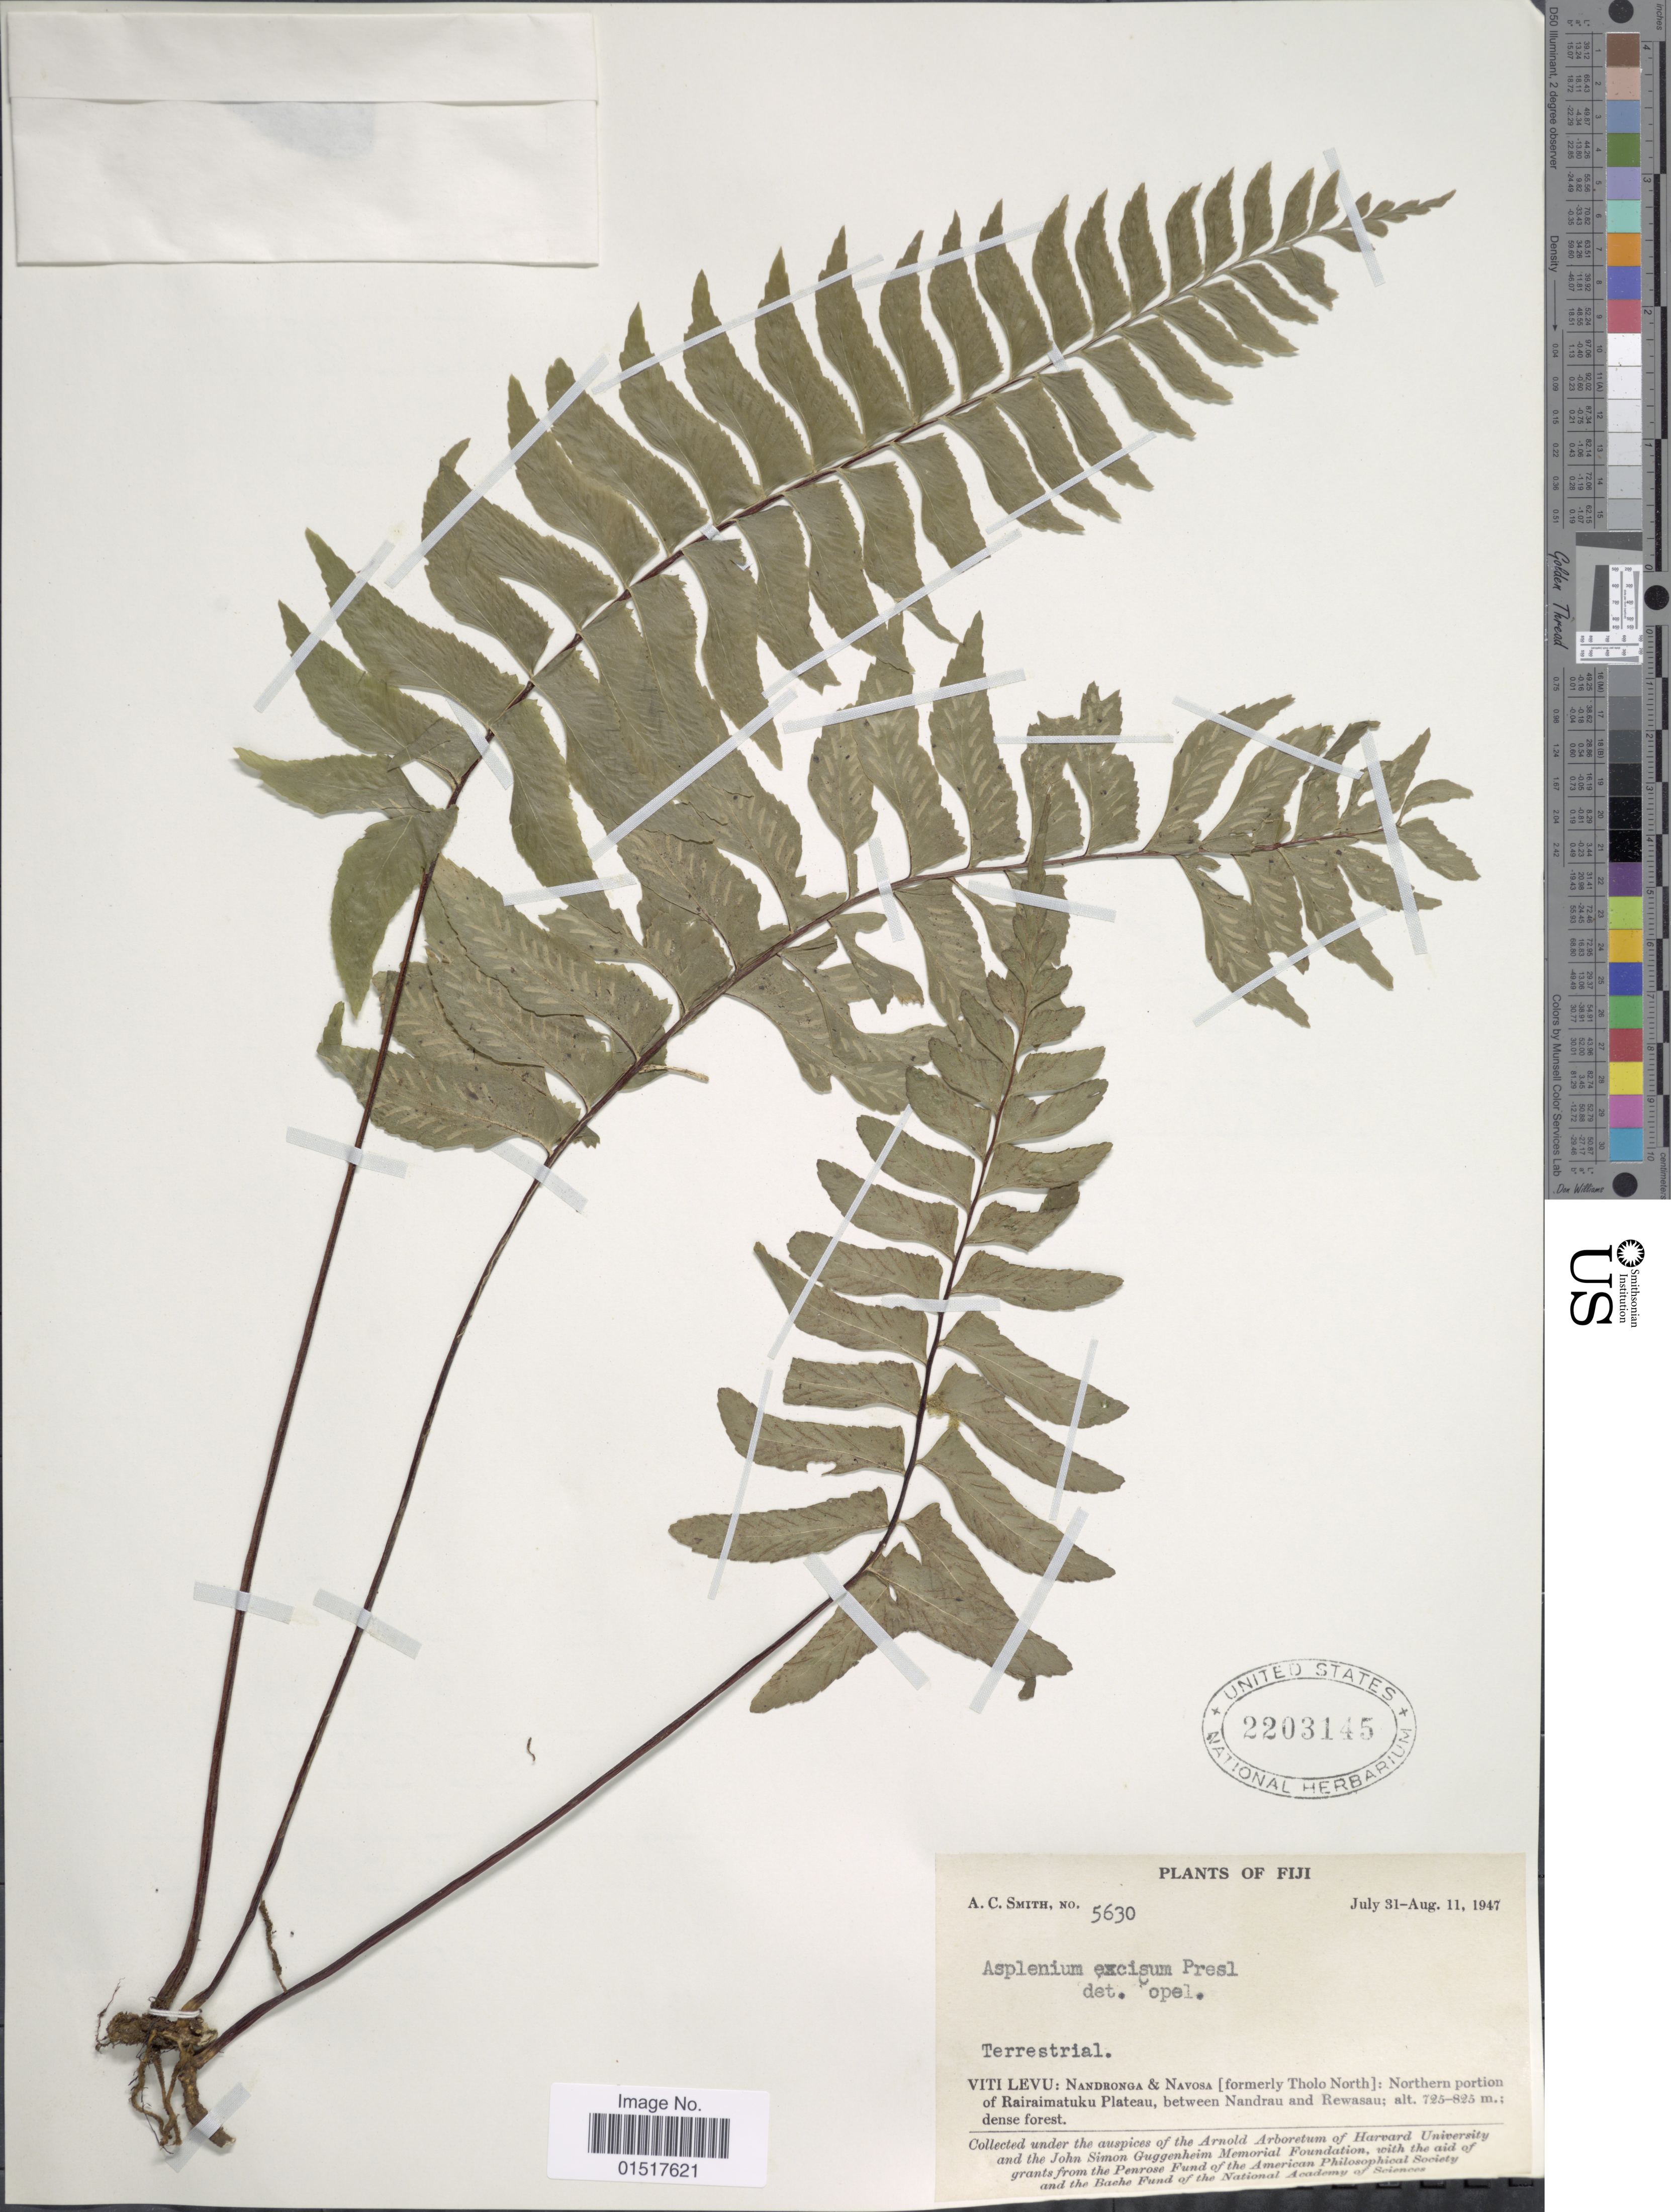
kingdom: Plantae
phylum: Tracheophyta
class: Polypodiopsida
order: Polypodiales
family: Aspleniaceae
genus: Hymenasplenium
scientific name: Hymenasplenium excisum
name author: C. Presl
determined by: Wagner, W. L., (BOT), Smithsonian Institution - National Museum of Natural History (UNITED STATES)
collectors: A. C. Smith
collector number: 5630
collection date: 1947-07-31/1947-08-11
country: Fiji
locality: Viti Levu: Nandronga & Navosa [formerly Tholo North]: Northern portion of Rairaimatuku Plateau, between Nandrau and Rewasau.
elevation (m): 725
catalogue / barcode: US 2203145